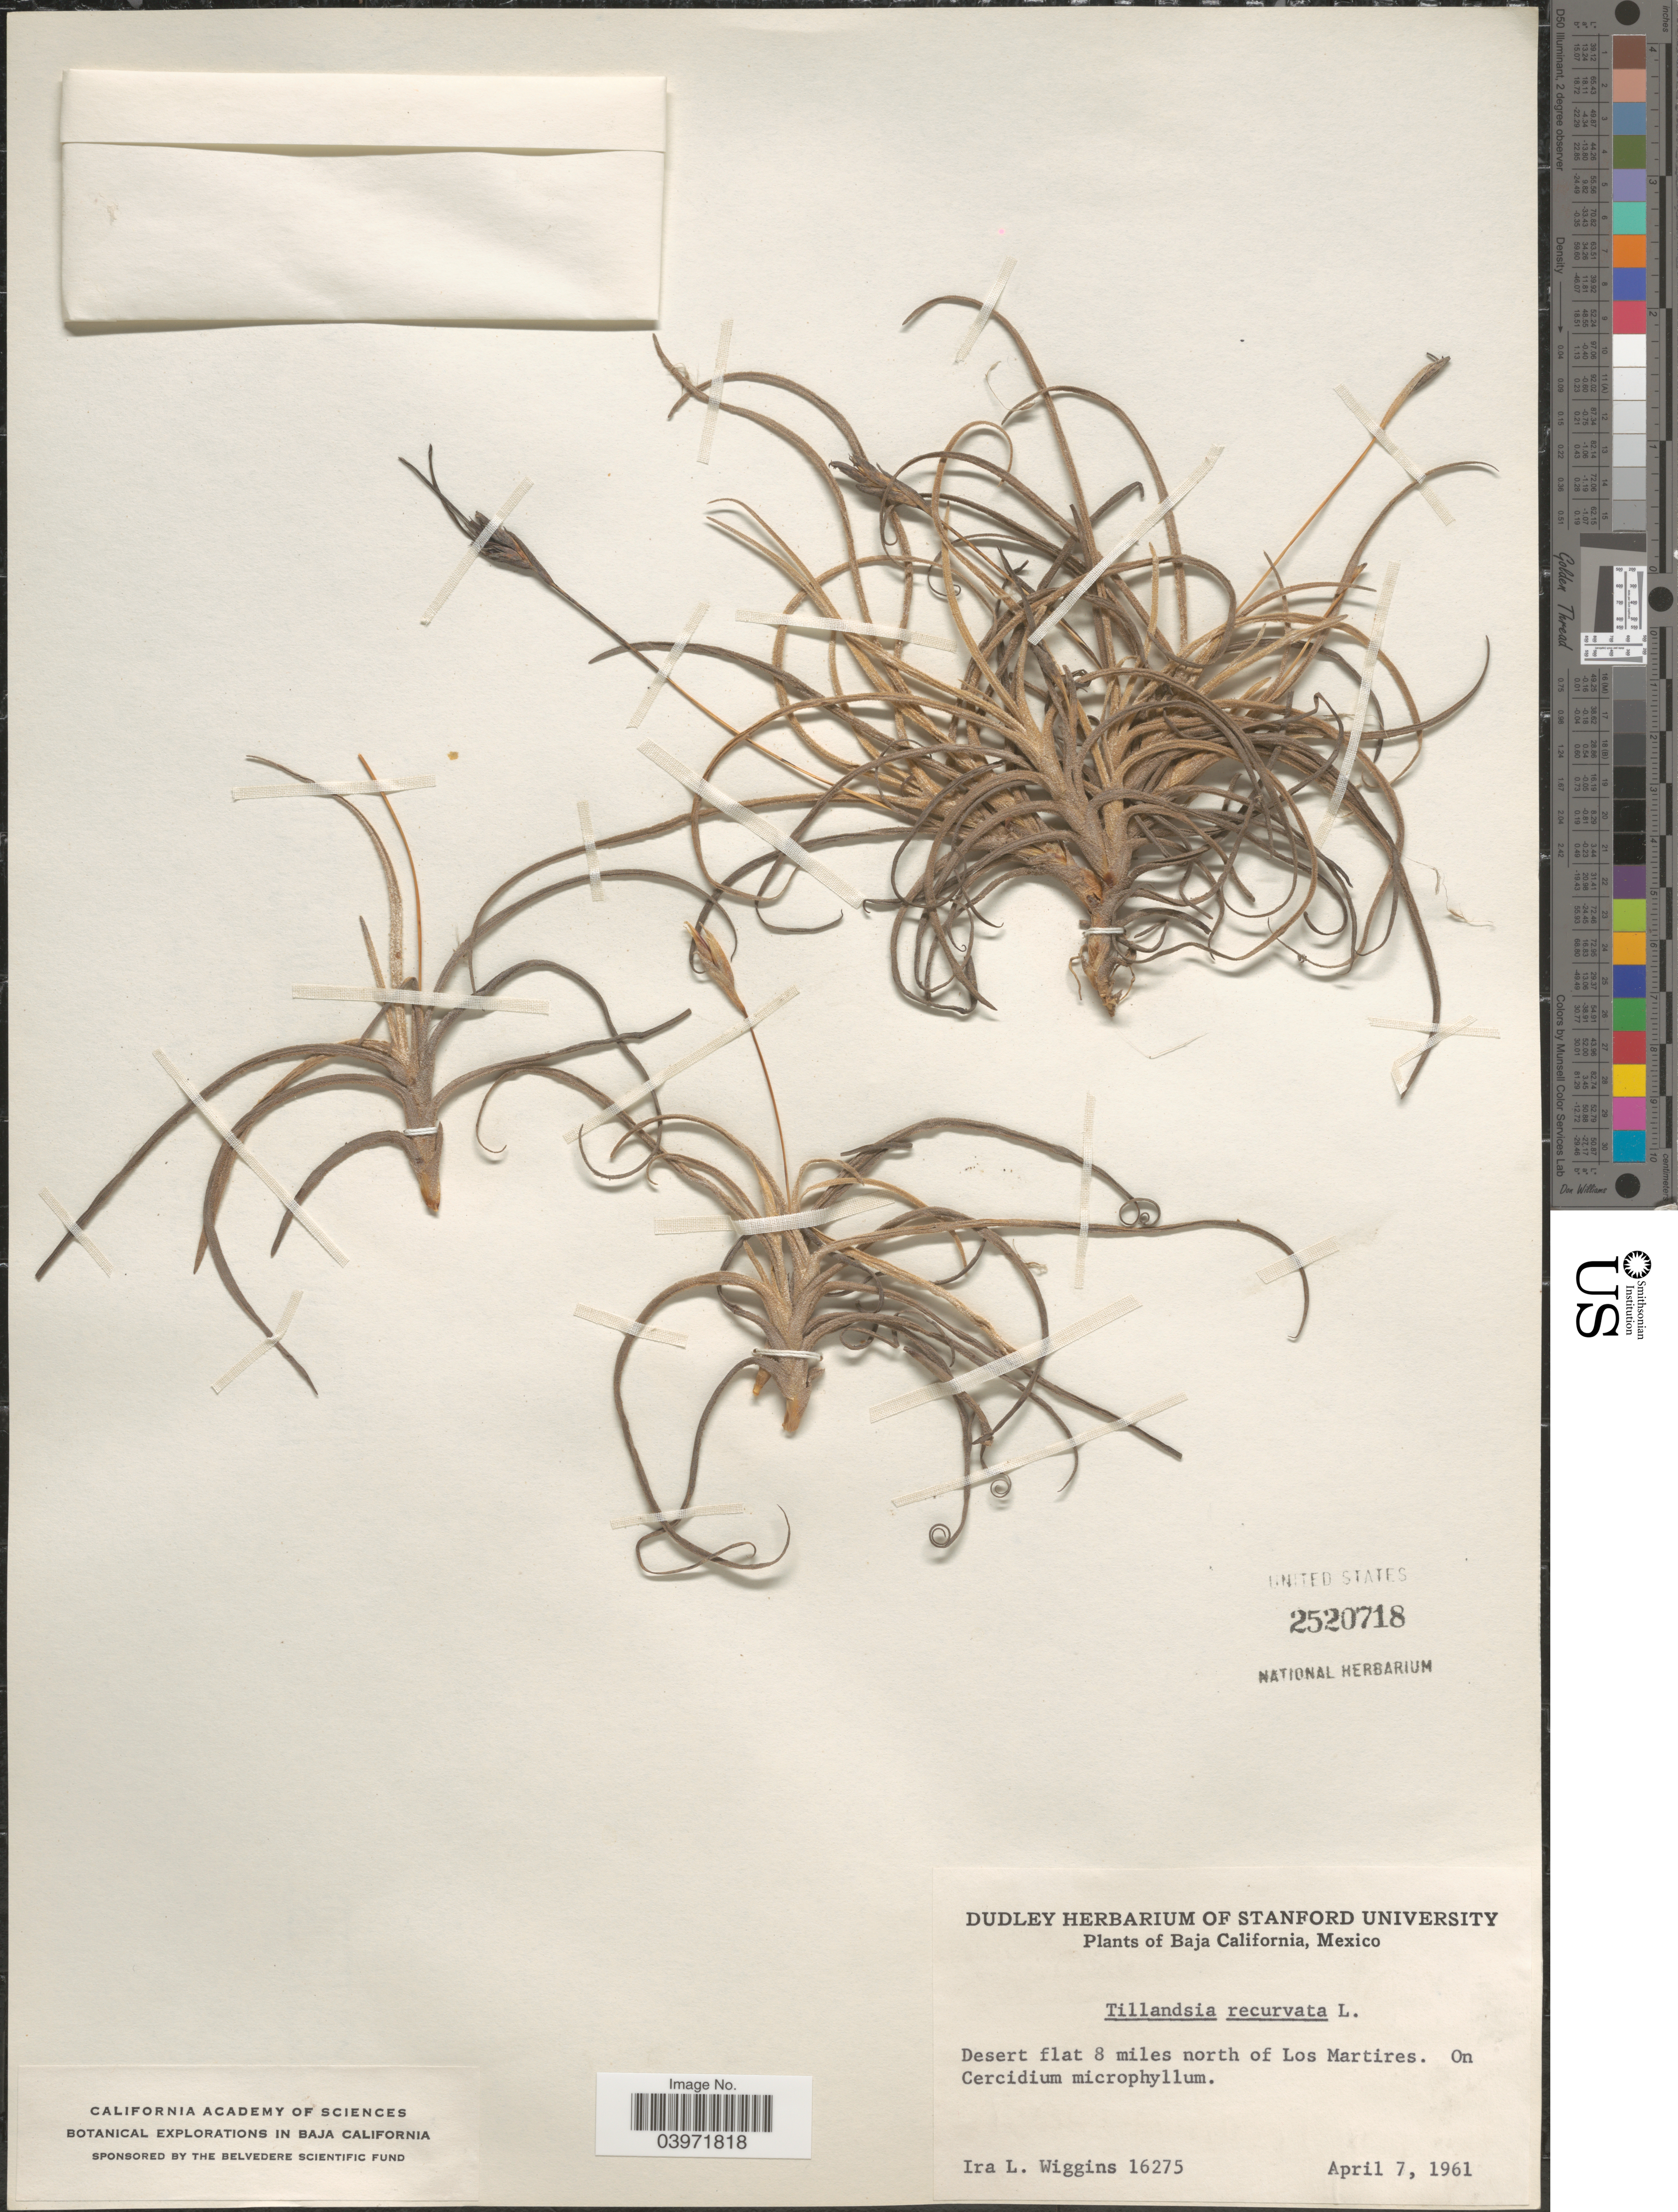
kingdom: Plantae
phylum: Tracheophyta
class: Liliopsida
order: Poales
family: Bromeliaceae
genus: Tillandsia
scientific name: Tillandsia recurvata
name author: L.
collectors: I. L. Wiggins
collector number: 16275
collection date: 1961-04-07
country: Mexico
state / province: Baja California Sur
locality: Desert flat 8 miles north of Los Martires.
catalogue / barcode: US 2520718